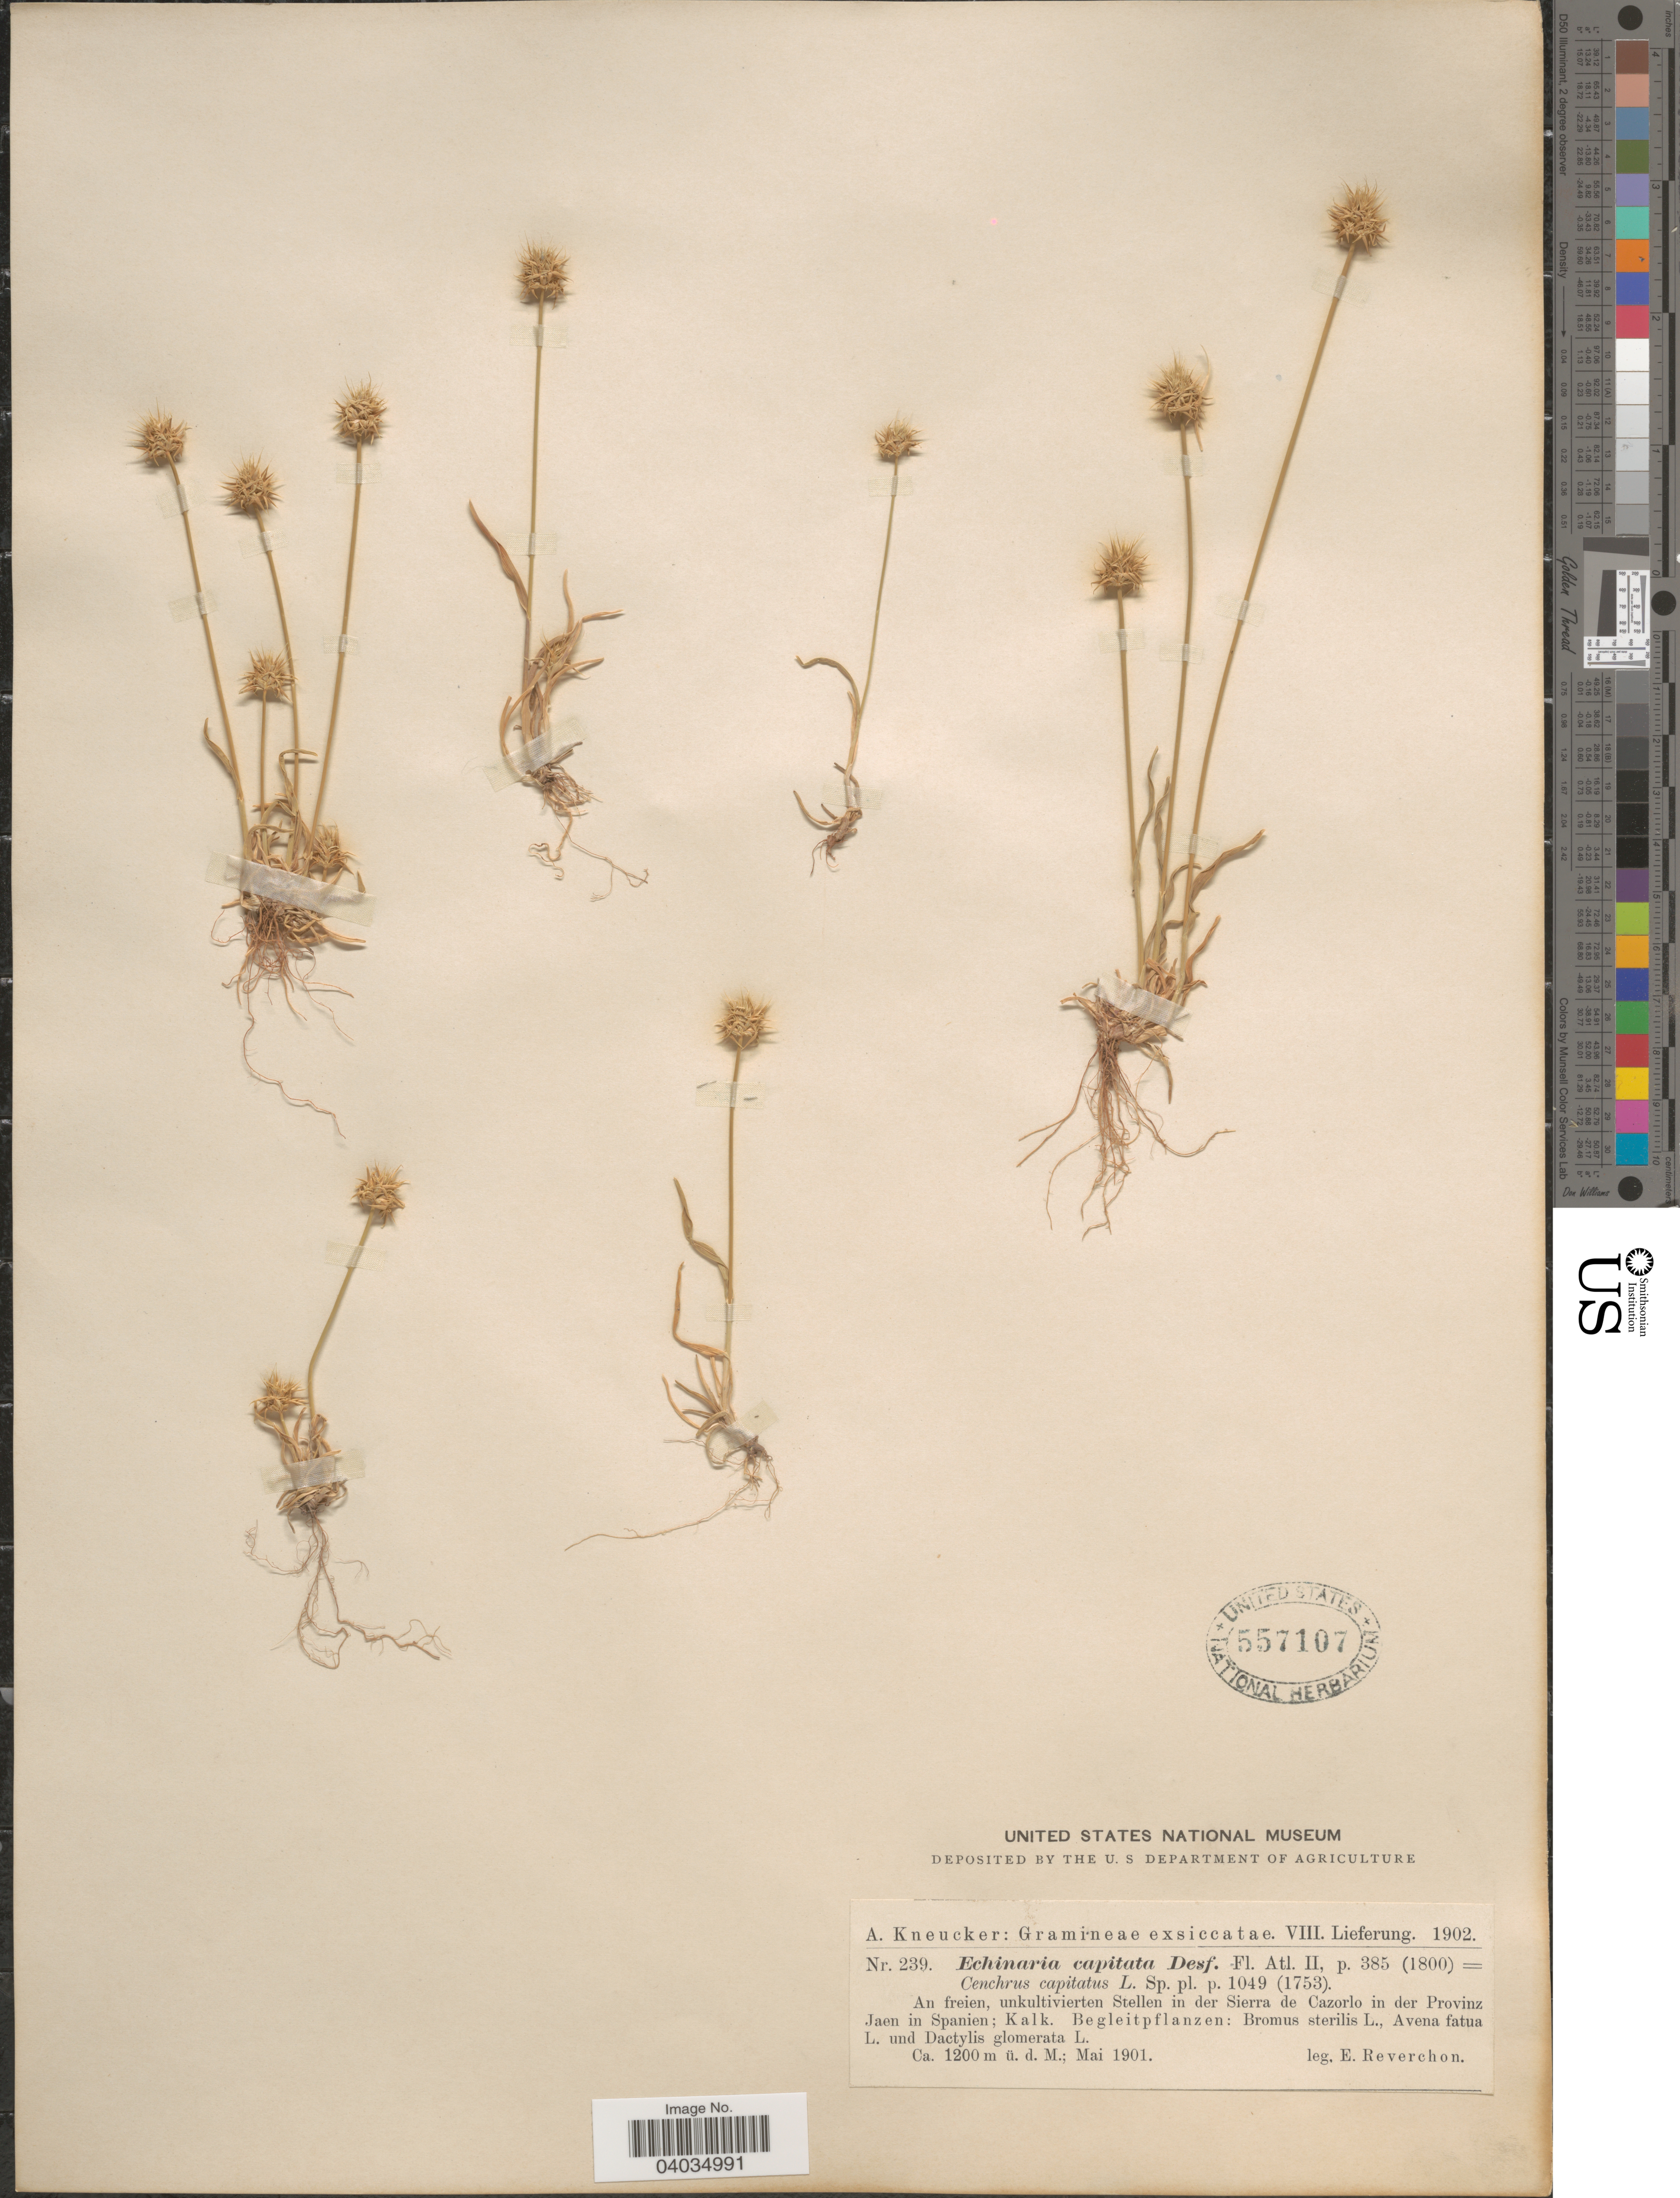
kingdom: Plantae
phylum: Tracheophyta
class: Liliopsida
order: Poales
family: Poaceae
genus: Echinaria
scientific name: Echinaria capitata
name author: (L.) Desf.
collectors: E. Reverchon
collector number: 239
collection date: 1901-05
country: Spain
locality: An freien, unkultivierten Stellen in der Sierra de Cazorlo in der Provinz Jaen in Spanien.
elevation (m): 1200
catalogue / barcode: US 557107